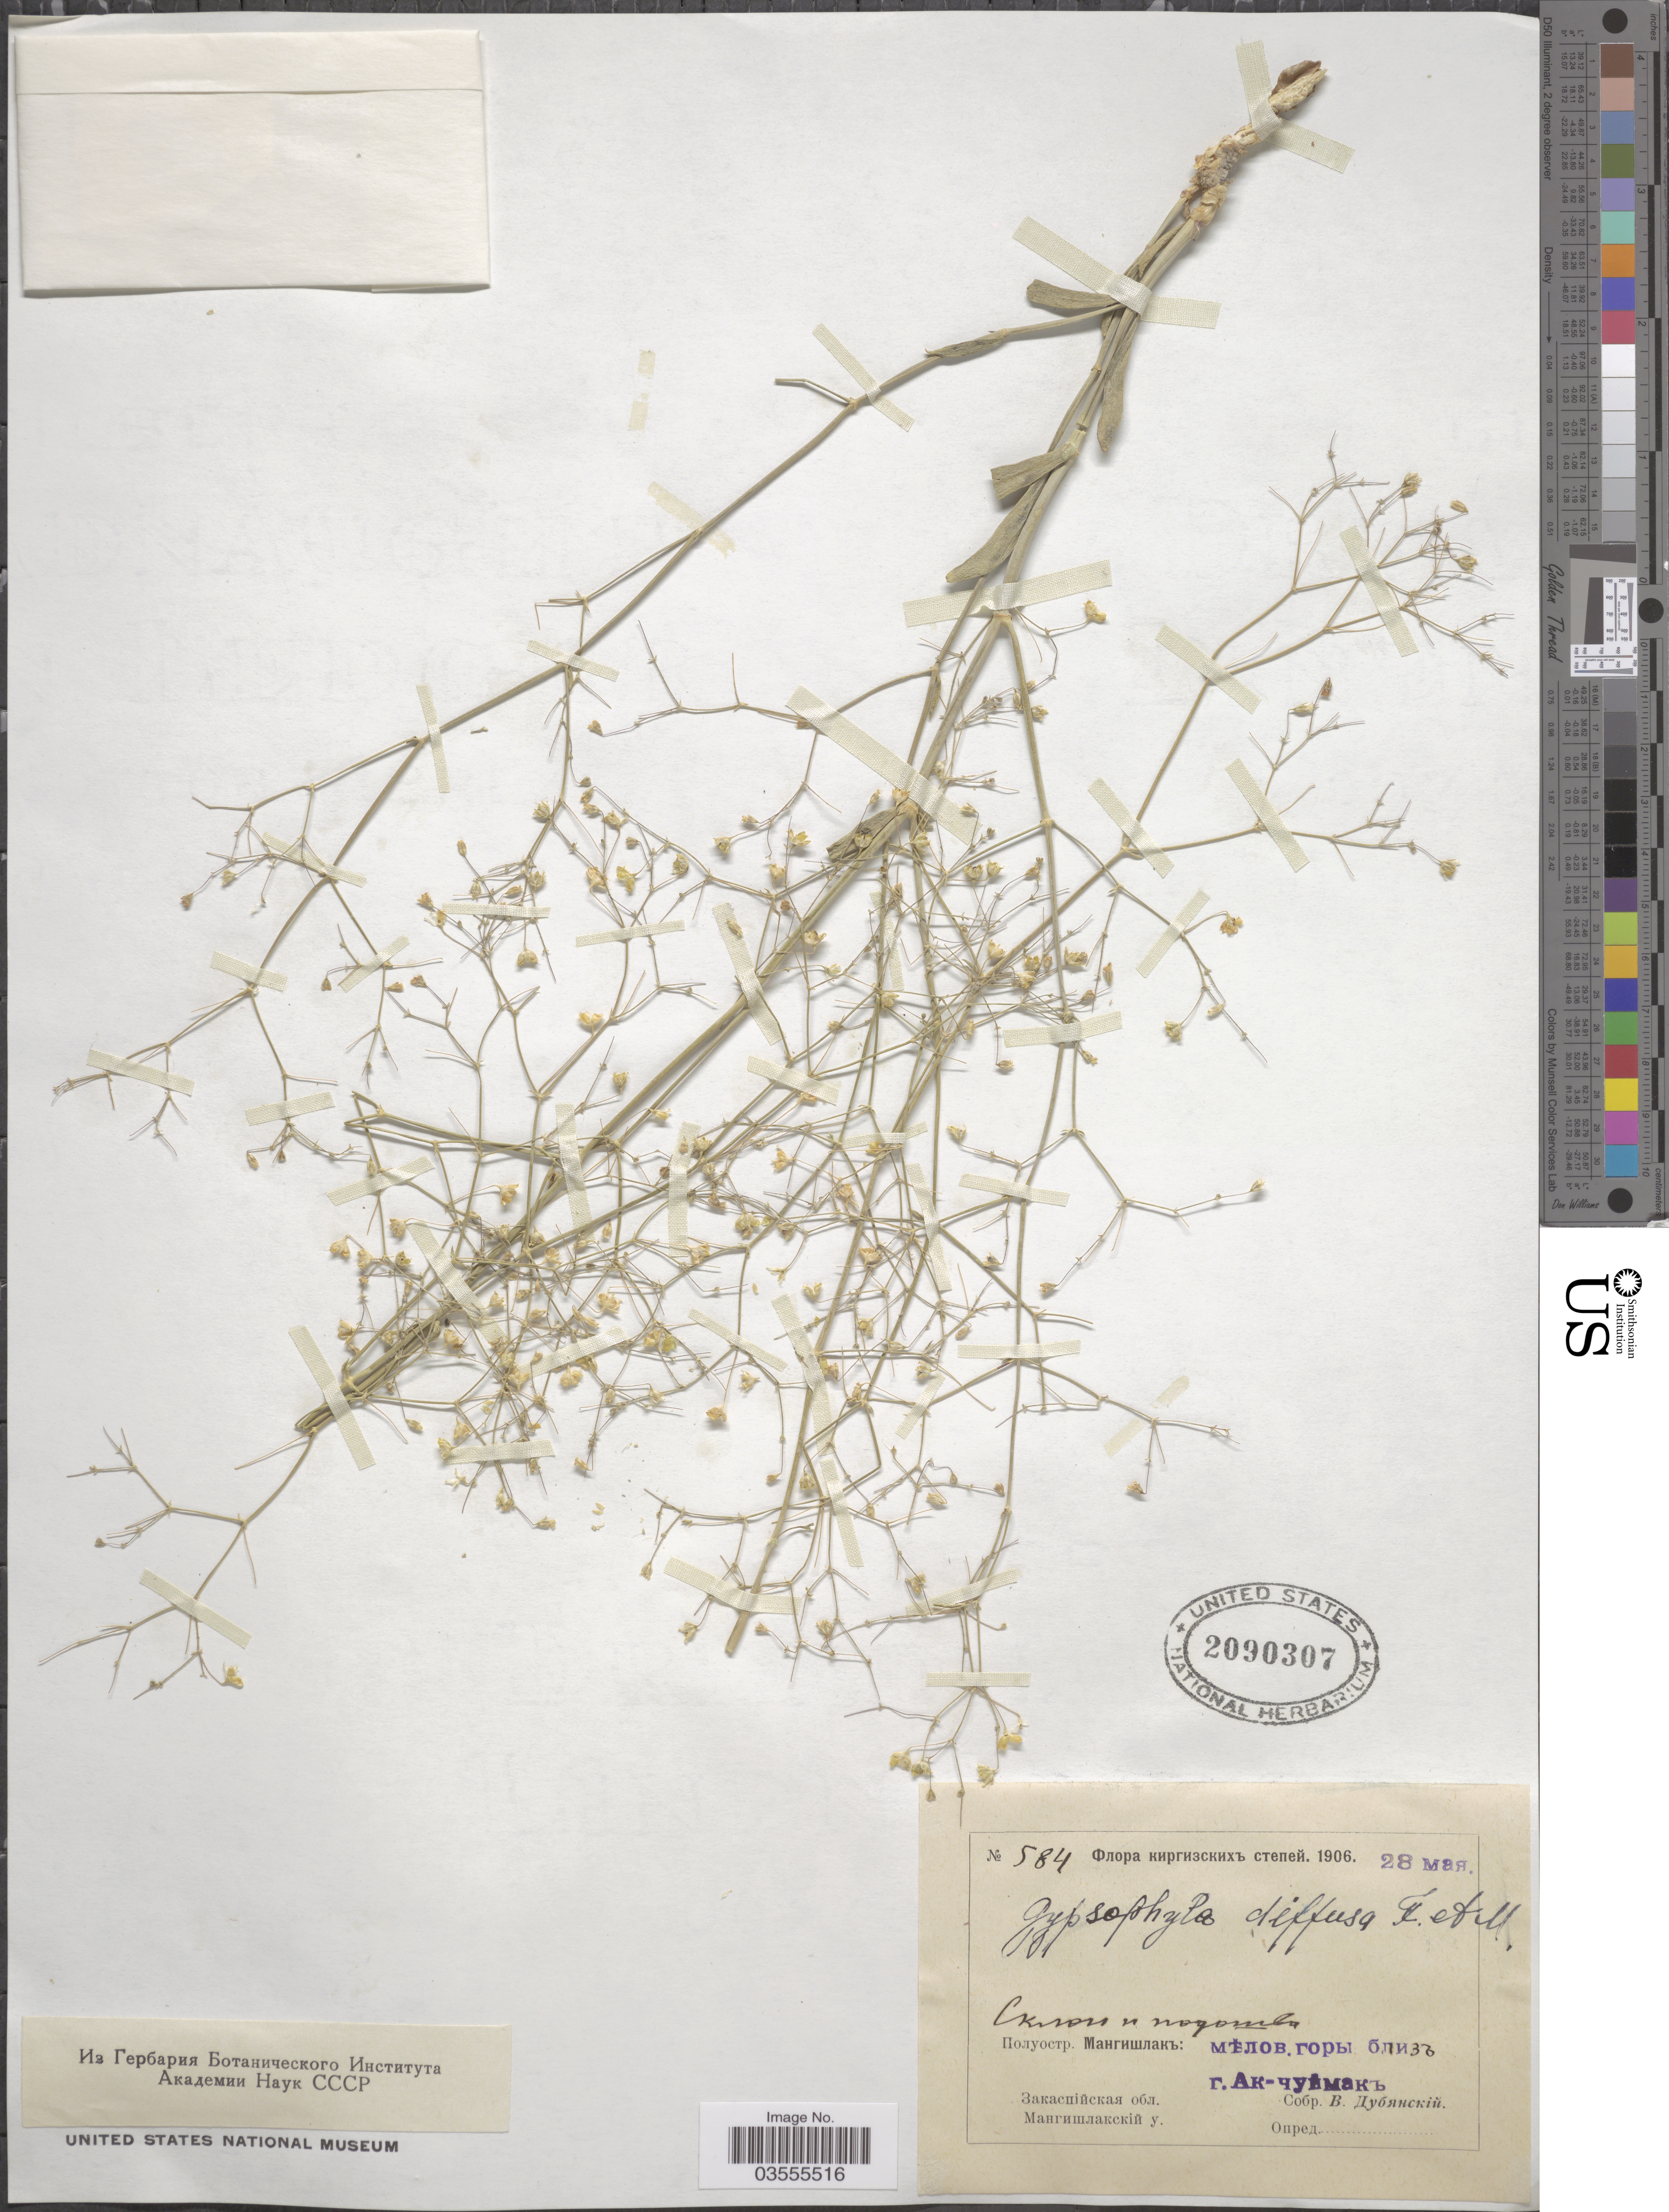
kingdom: Plantae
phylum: Tracheophyta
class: Magnoliopsida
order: Caryophyllales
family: Caryophyllaceae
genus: Gypsophila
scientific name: Gypsophila diffusa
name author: Fisch. & C.A. Mey. ex Rupr.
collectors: V. Dubyanskiy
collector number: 584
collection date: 1906-03-28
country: Kazakhstan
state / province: Mangghystau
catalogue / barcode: US 2090307